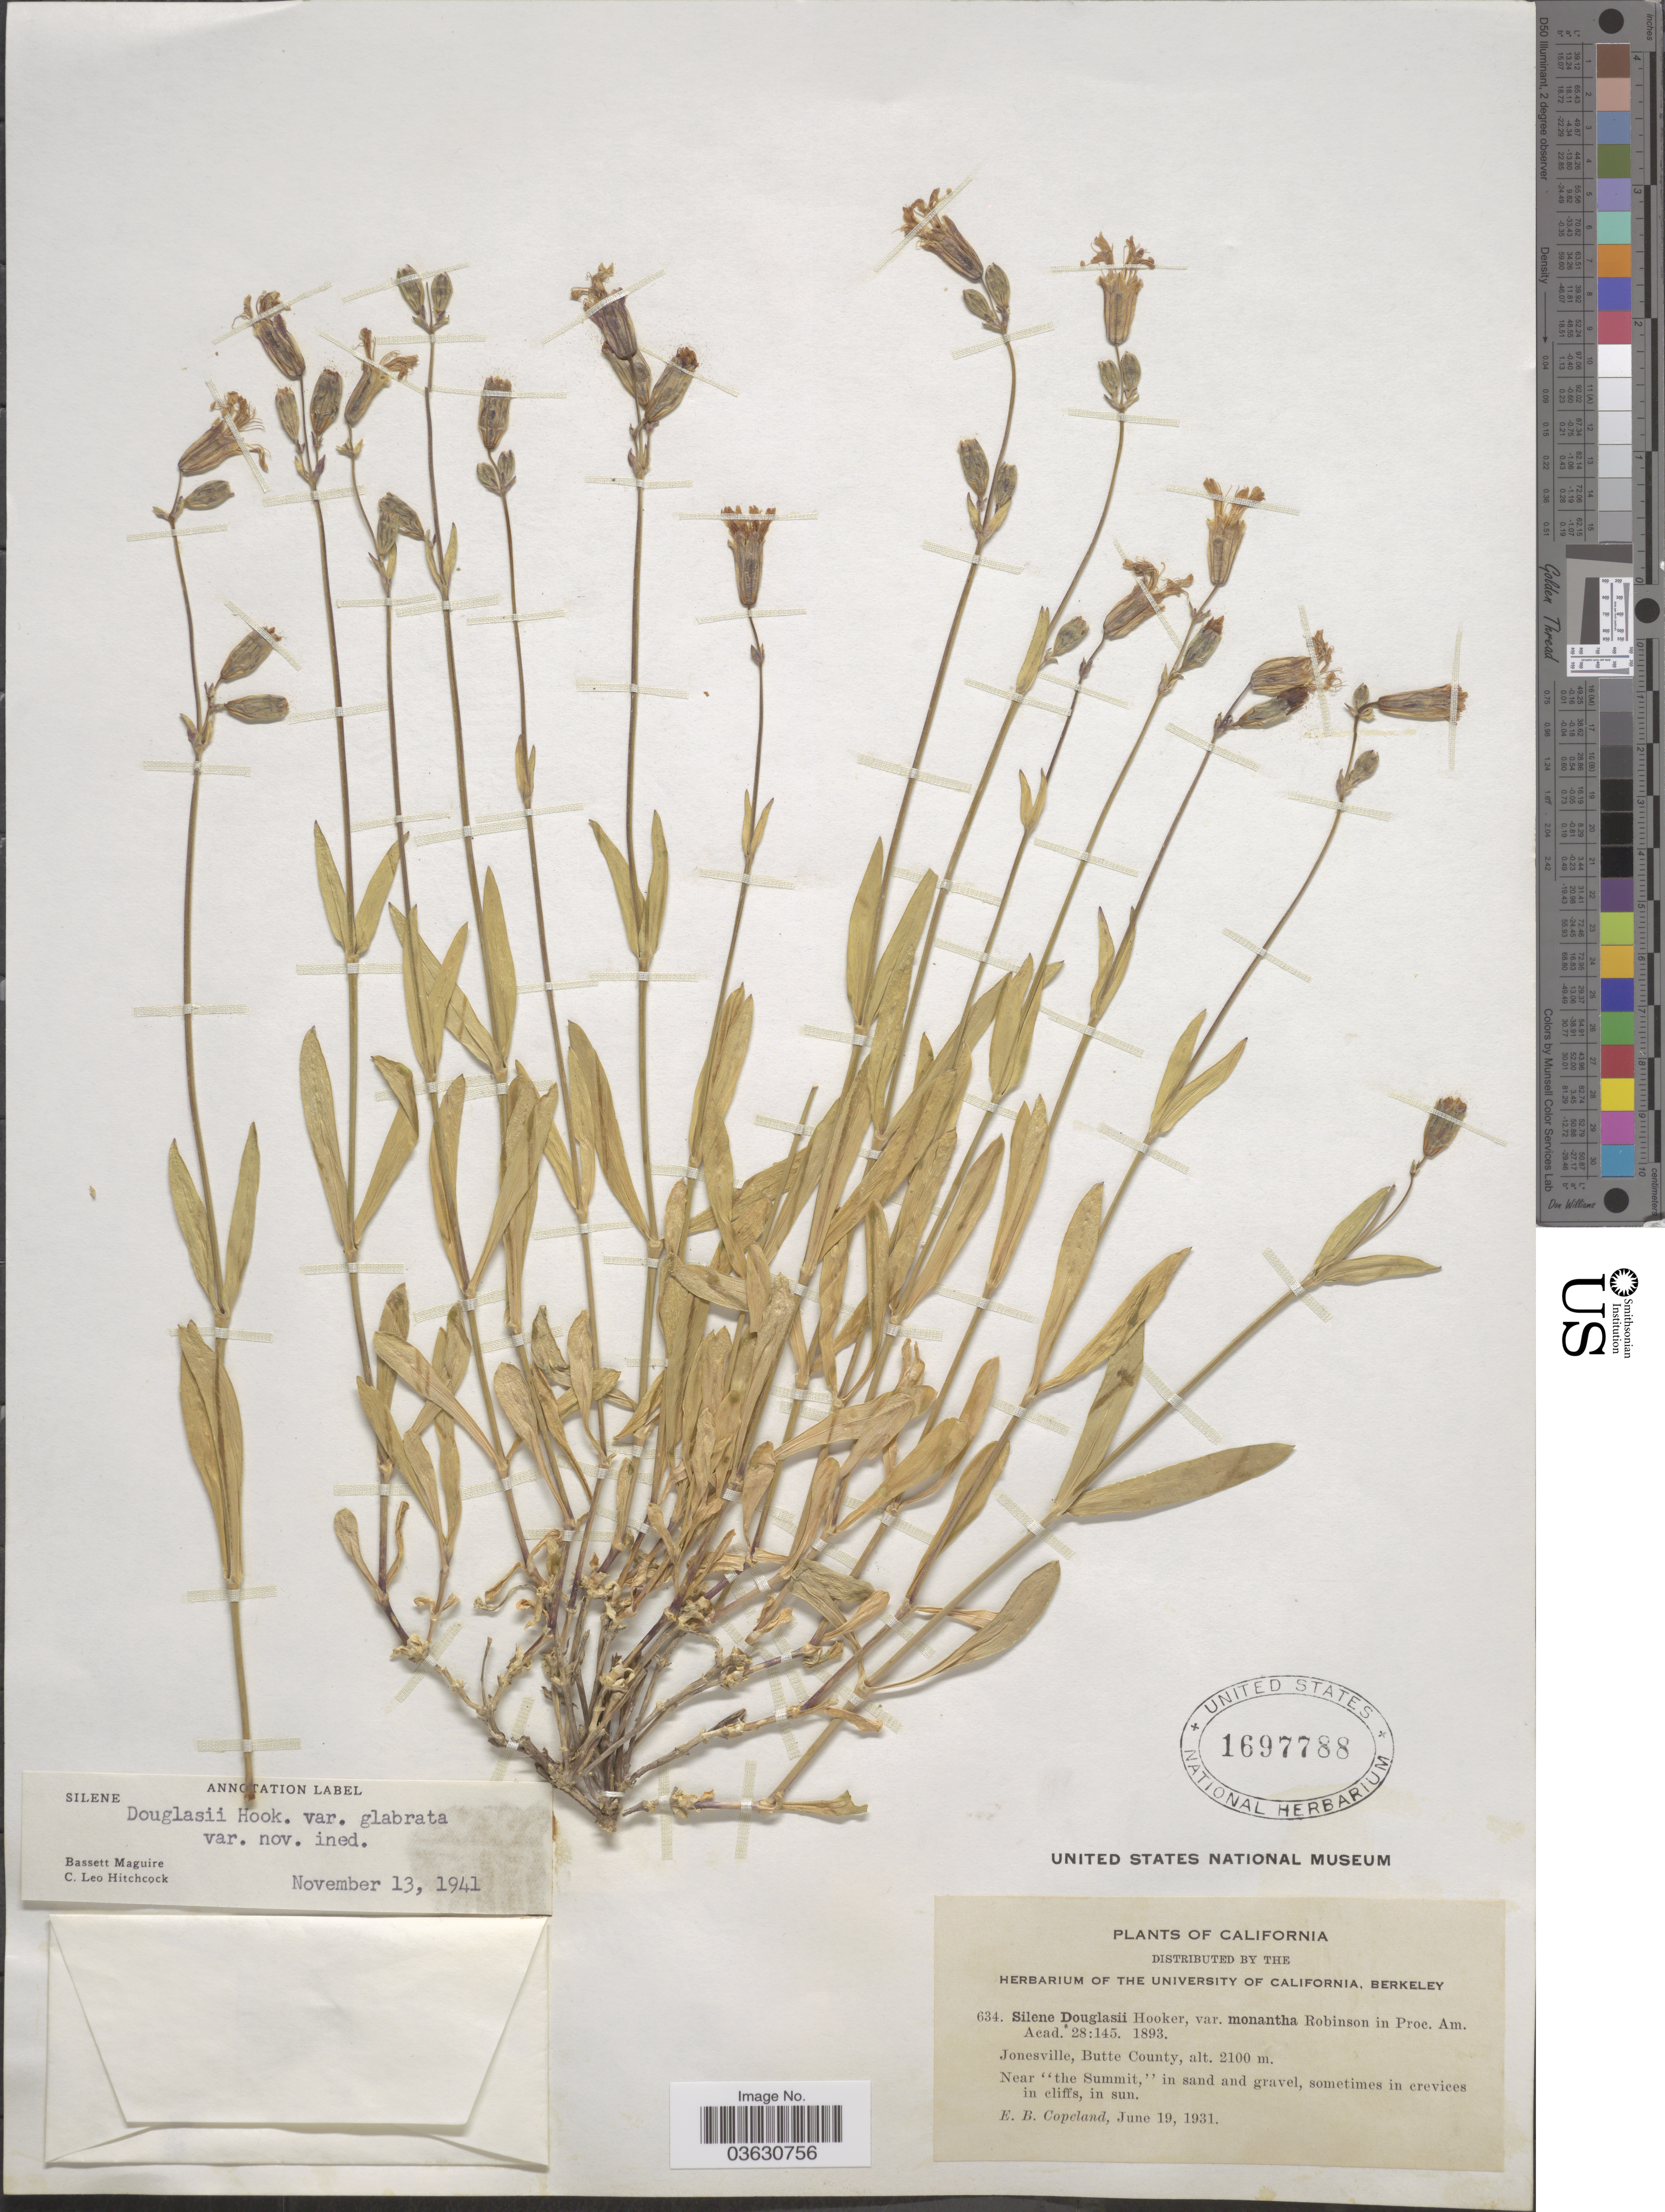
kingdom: Plantae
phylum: Tracheophyta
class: Magnoliopsida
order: Caryophyllales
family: Caryophyllaceae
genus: Silene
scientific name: Silene douglasii var. glabrata Maguire & C.L. Hitchc. var. nov. ined.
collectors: E. B. Copeland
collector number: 634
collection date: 1931-06-19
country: United States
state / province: California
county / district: Butte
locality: Jonesville, Butte County.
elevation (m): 2100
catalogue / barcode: US 1697788